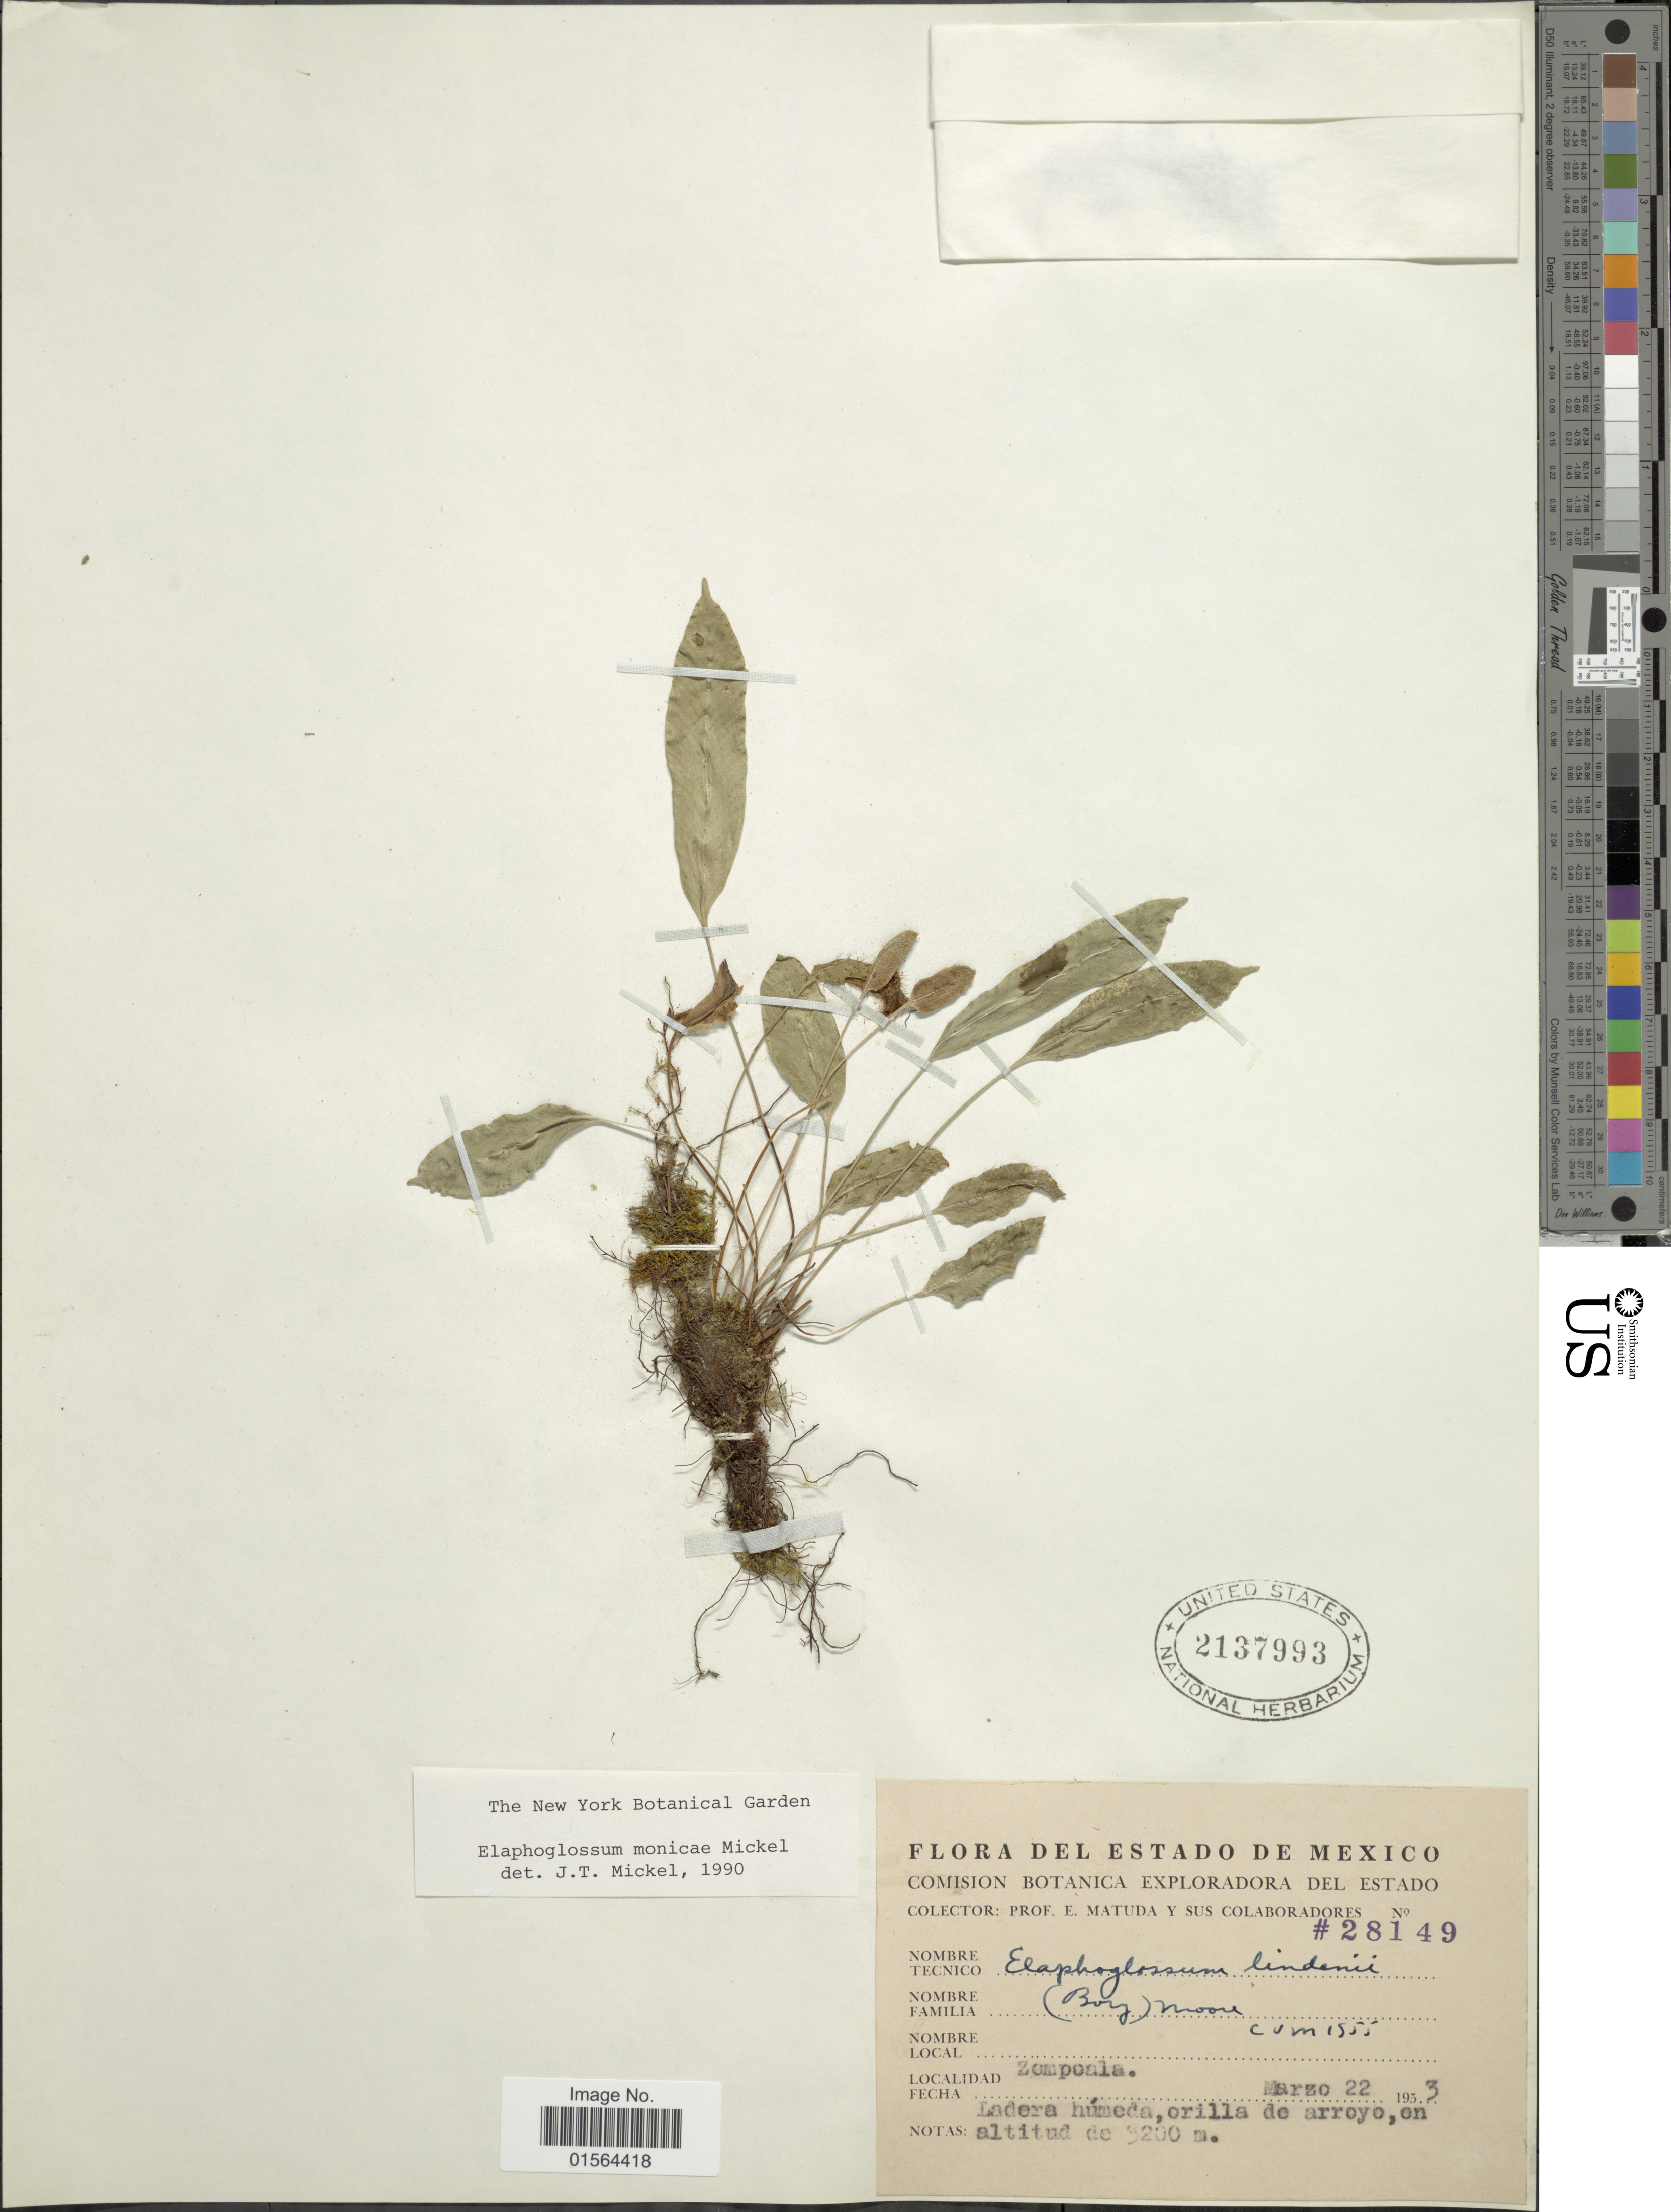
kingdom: Plantae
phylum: Tracheophyta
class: Polypodiopsida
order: Polypodiales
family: Dryopteridaceae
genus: Elaphoglossum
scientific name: Elaphoglossum monicae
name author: Mickel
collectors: E. Matuda & et al.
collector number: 28149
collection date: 1953-03-22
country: Mexico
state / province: México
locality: Estado de Mexico, Zempoala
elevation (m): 3200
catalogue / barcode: US 2137993